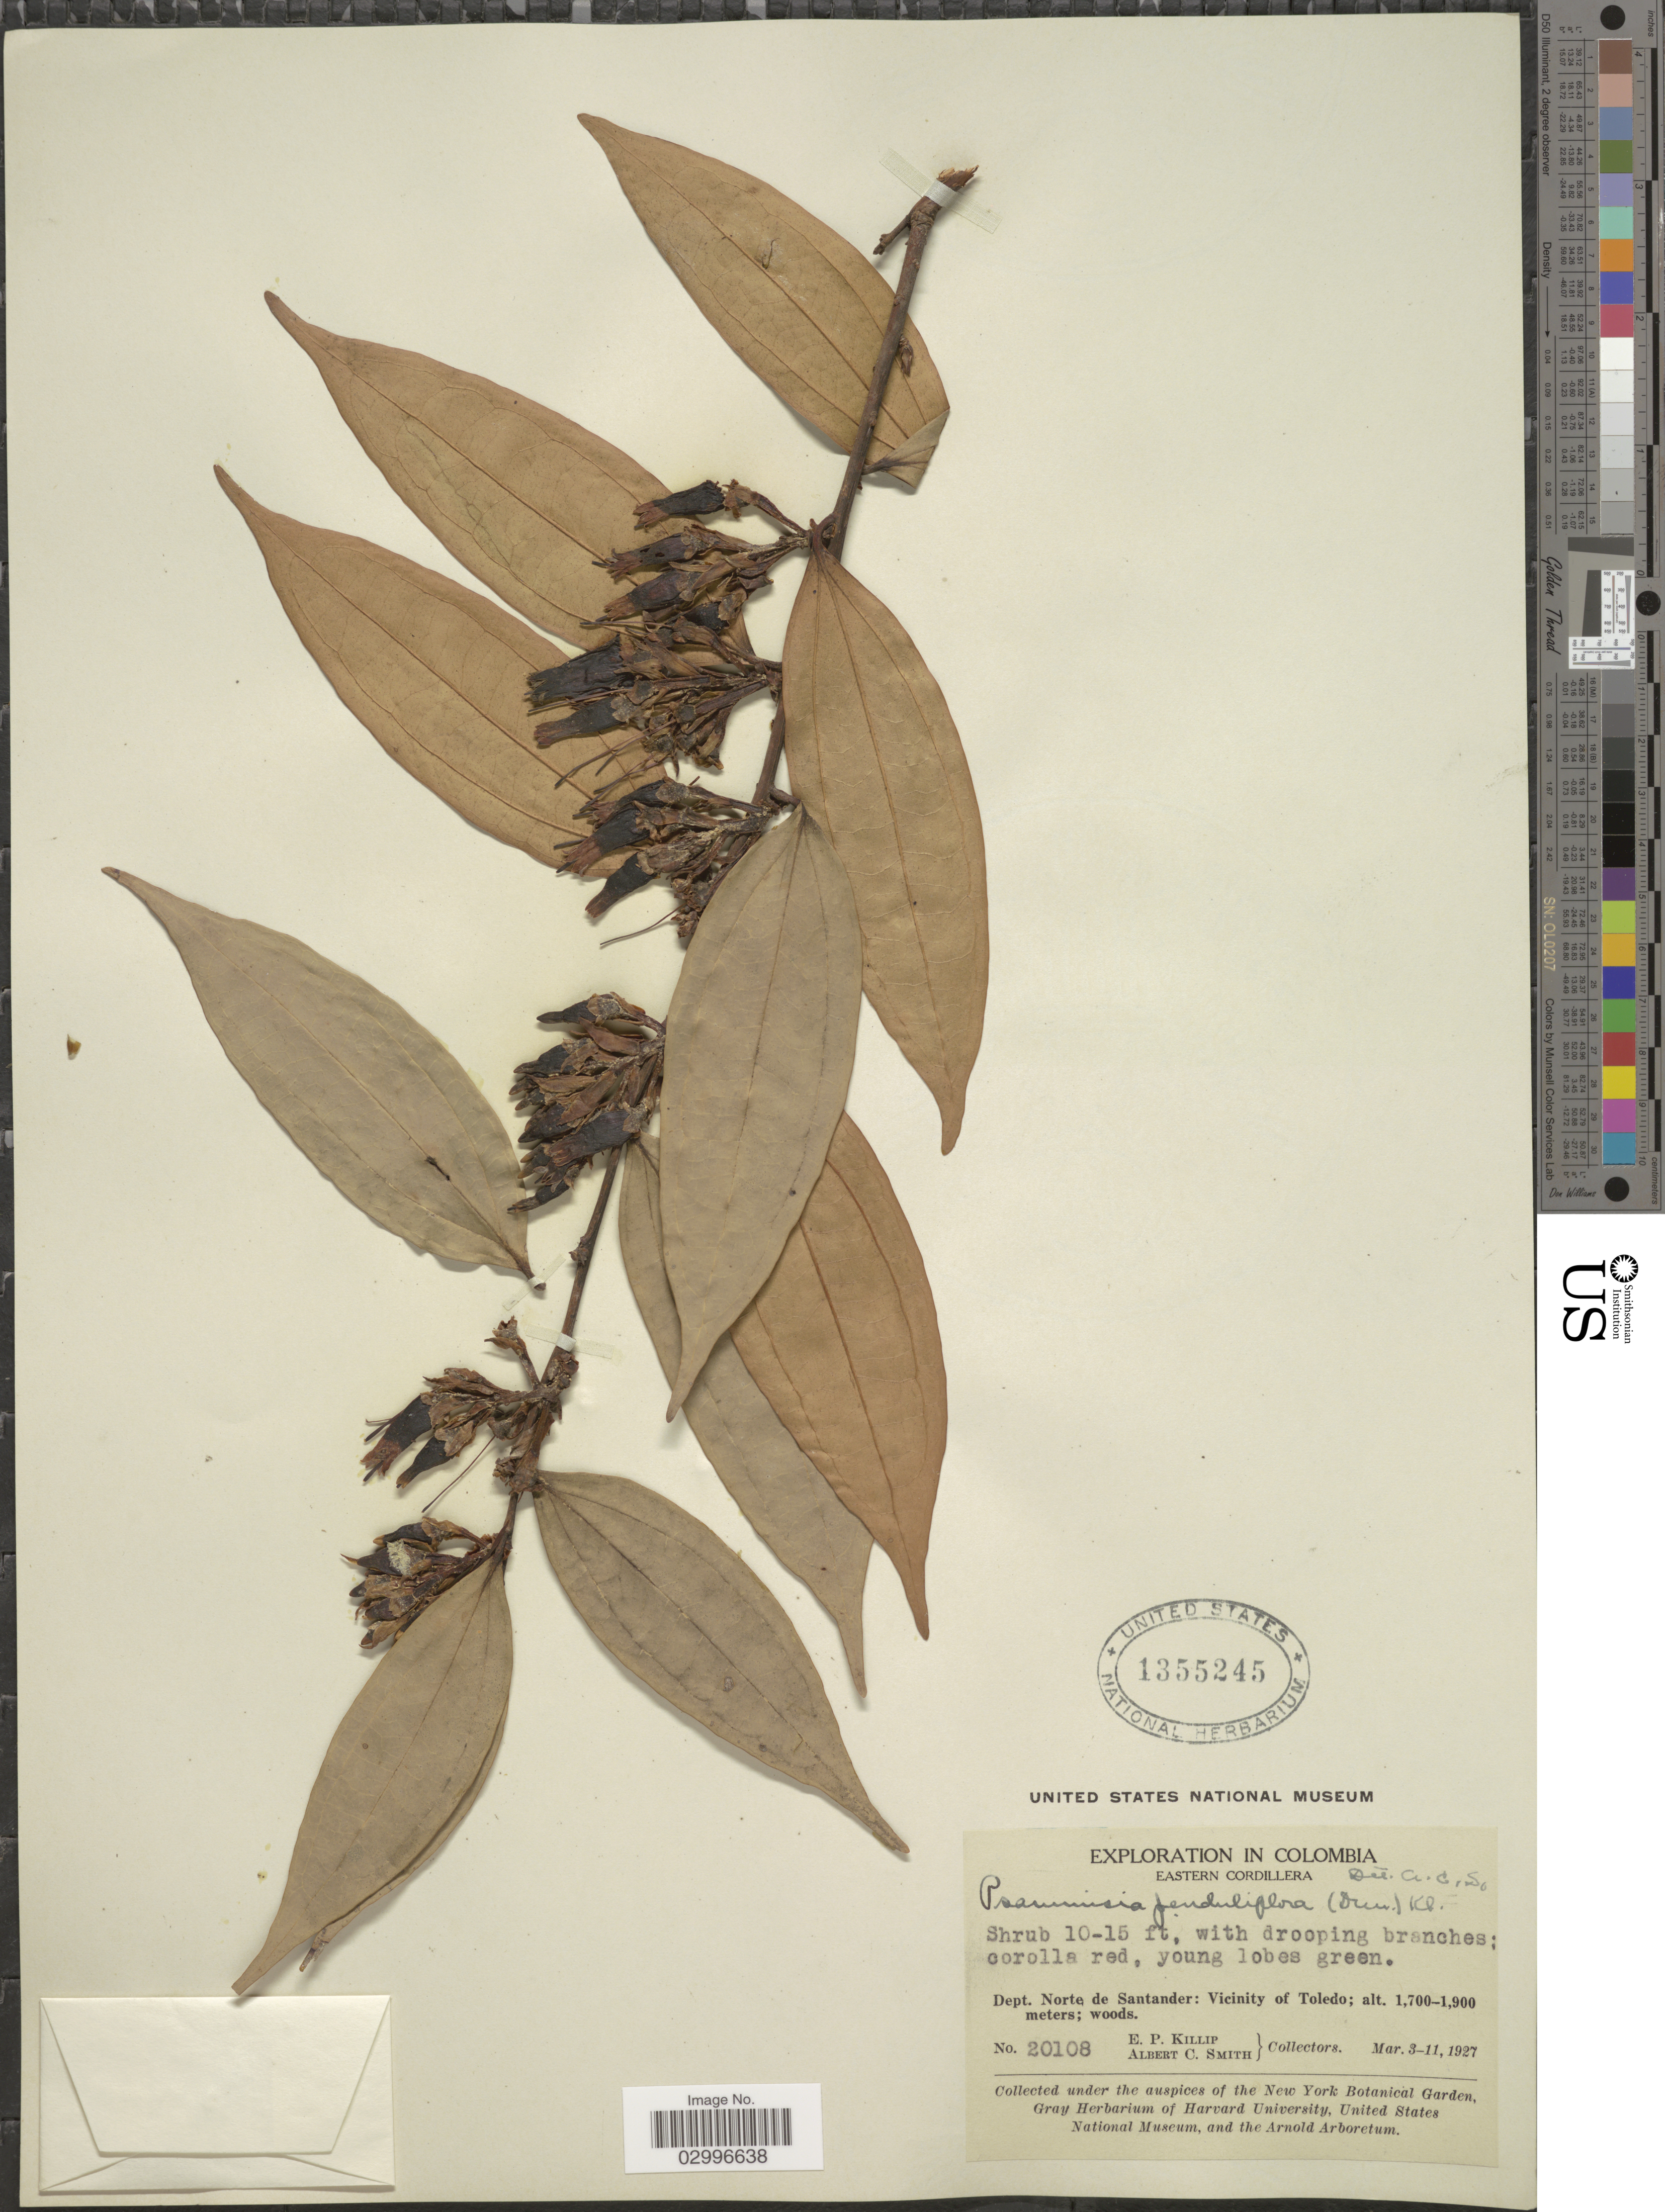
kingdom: Plantae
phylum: Tracheophyta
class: Magnoliopsida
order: Ericales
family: Ericaceae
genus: Psammisia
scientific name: Psammisia penduliflora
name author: (Dunal) Klotzsch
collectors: E. P. Killip & A. C. Smith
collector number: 20108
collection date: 1927-03-03/1927-03-11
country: Colombia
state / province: Norte de Santander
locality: Eastern Cordillera. Dept. Norte de Santander: Vicinity of Toledo.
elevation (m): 1700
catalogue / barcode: US 1355245